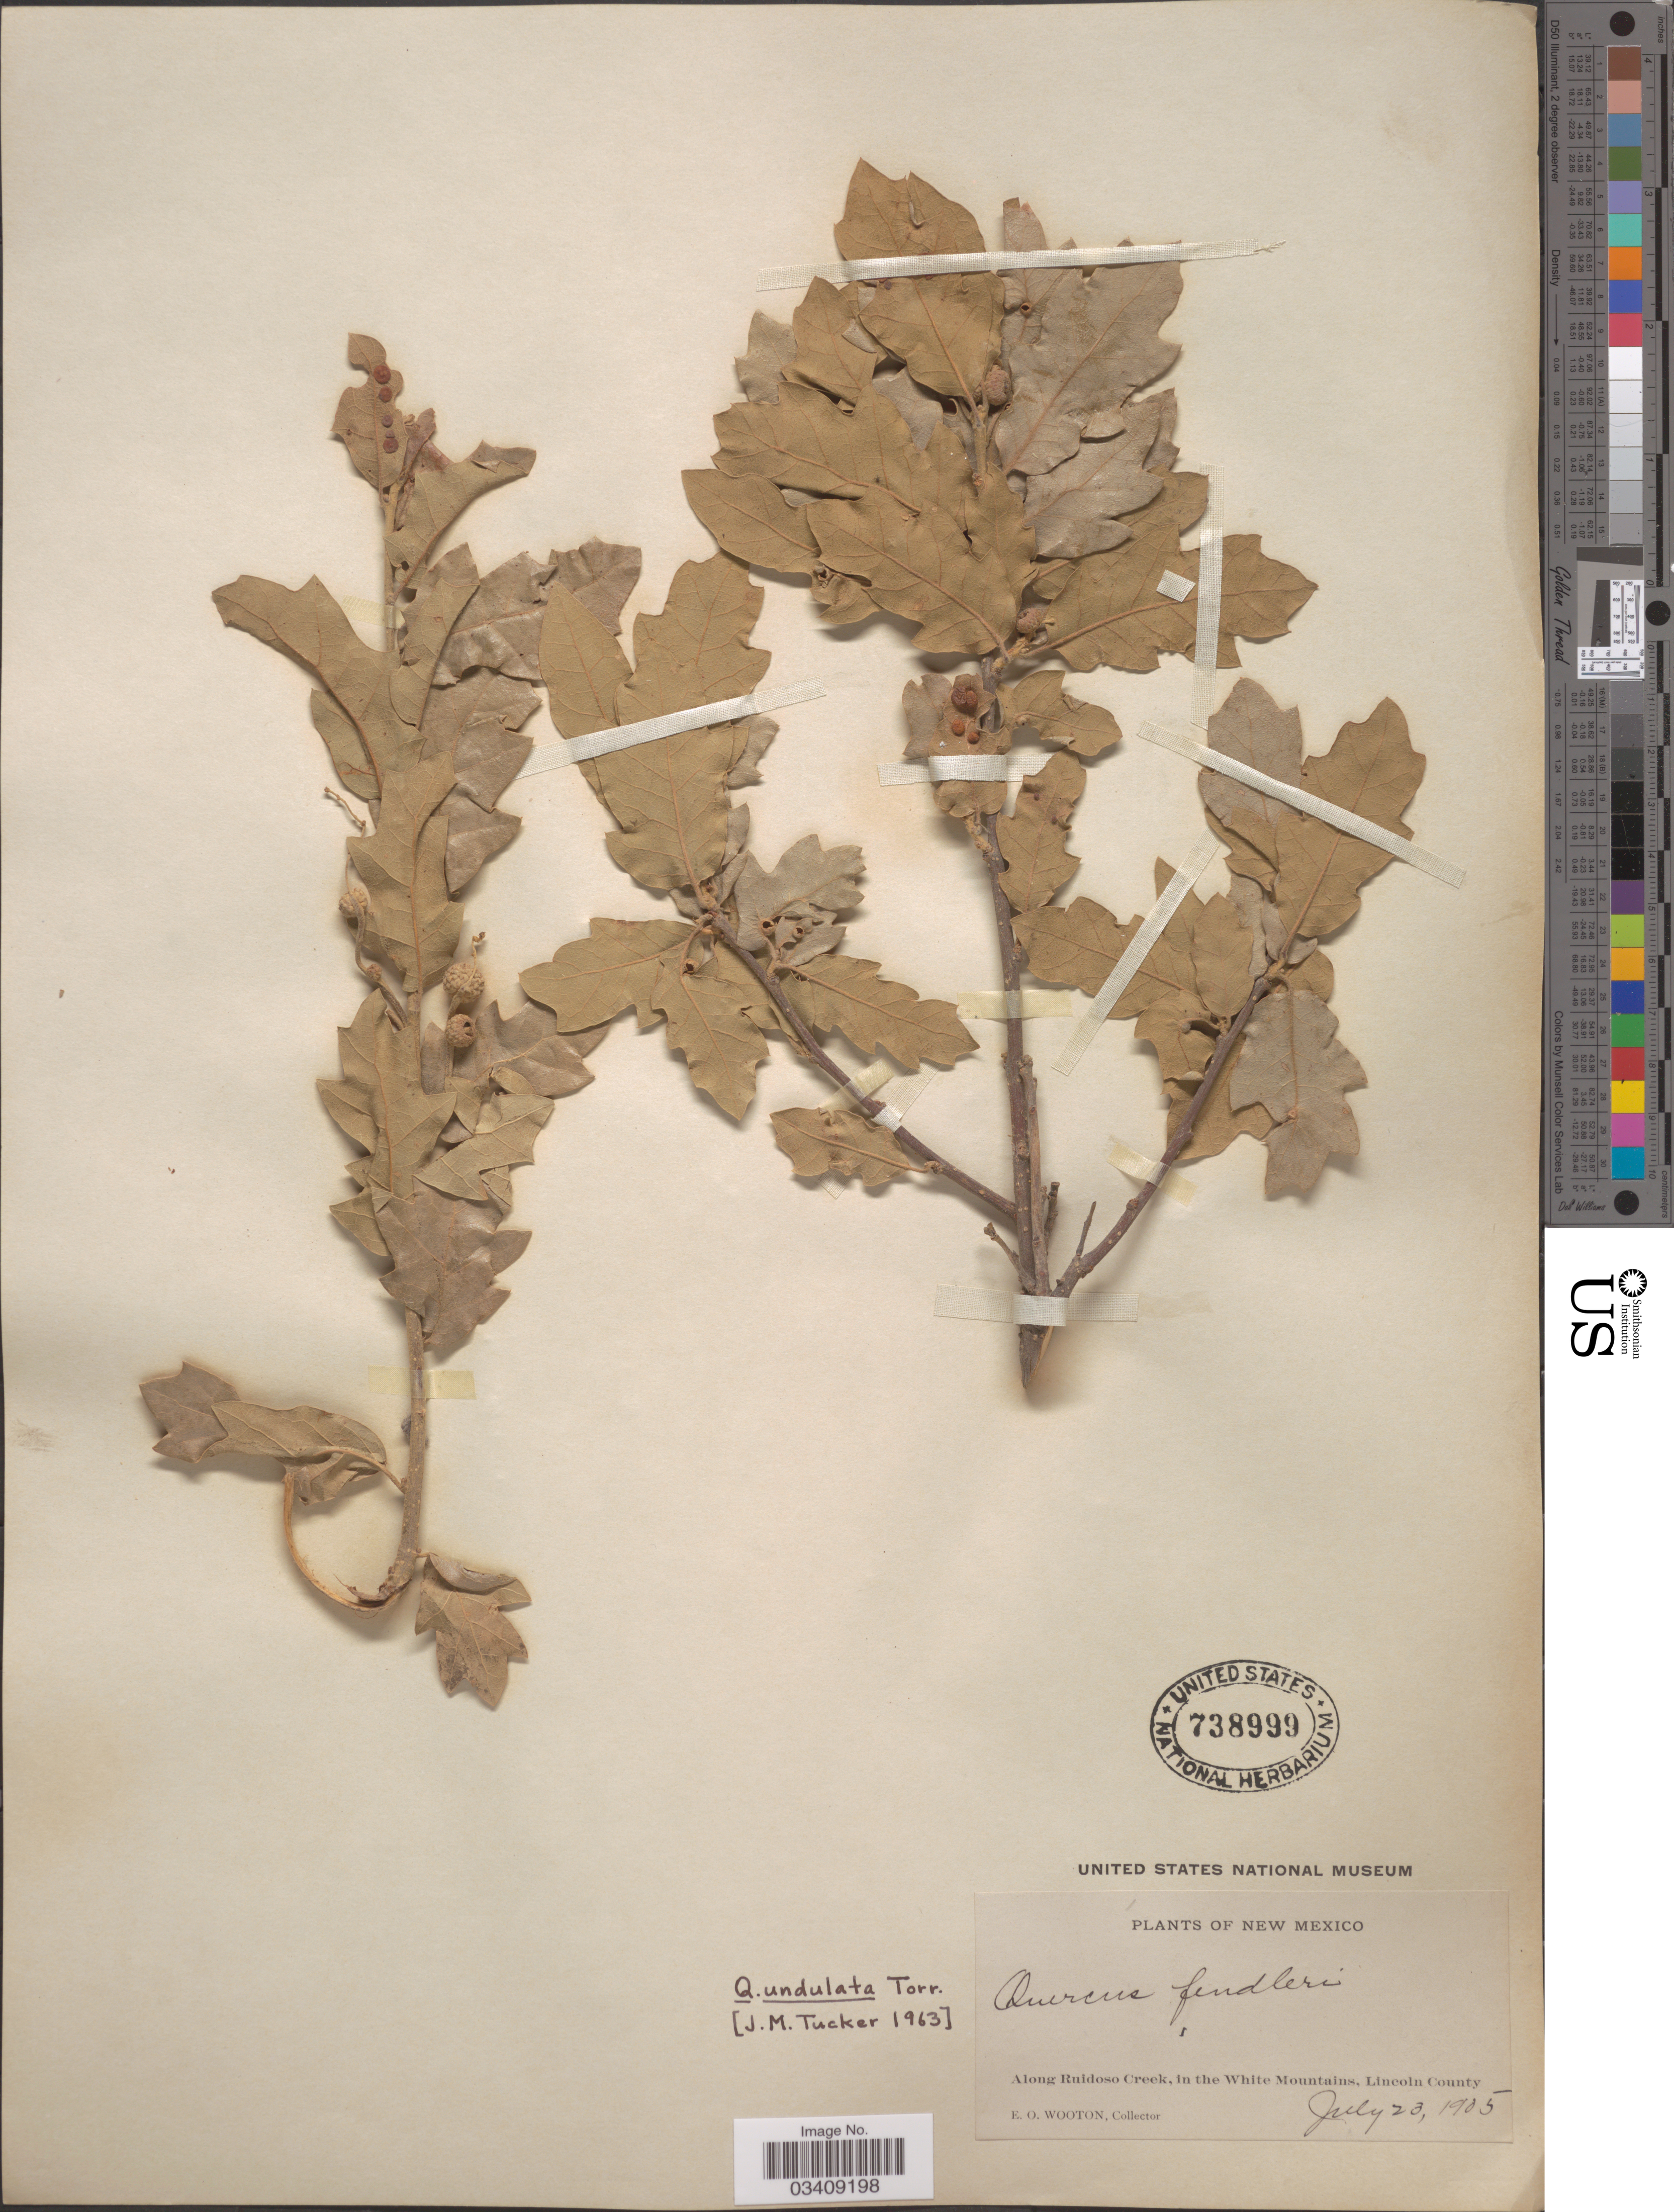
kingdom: Plantae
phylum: Tracheophyta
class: Magnoliopsida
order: Fagales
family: Fagaceae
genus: Quercus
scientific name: Quercus undulata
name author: Torr.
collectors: E. O. Wooton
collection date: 1905-07-23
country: United States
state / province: New Mexico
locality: Along Ruidoso Creek, in the White Mountains, Lincoln County.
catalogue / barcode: US 738999